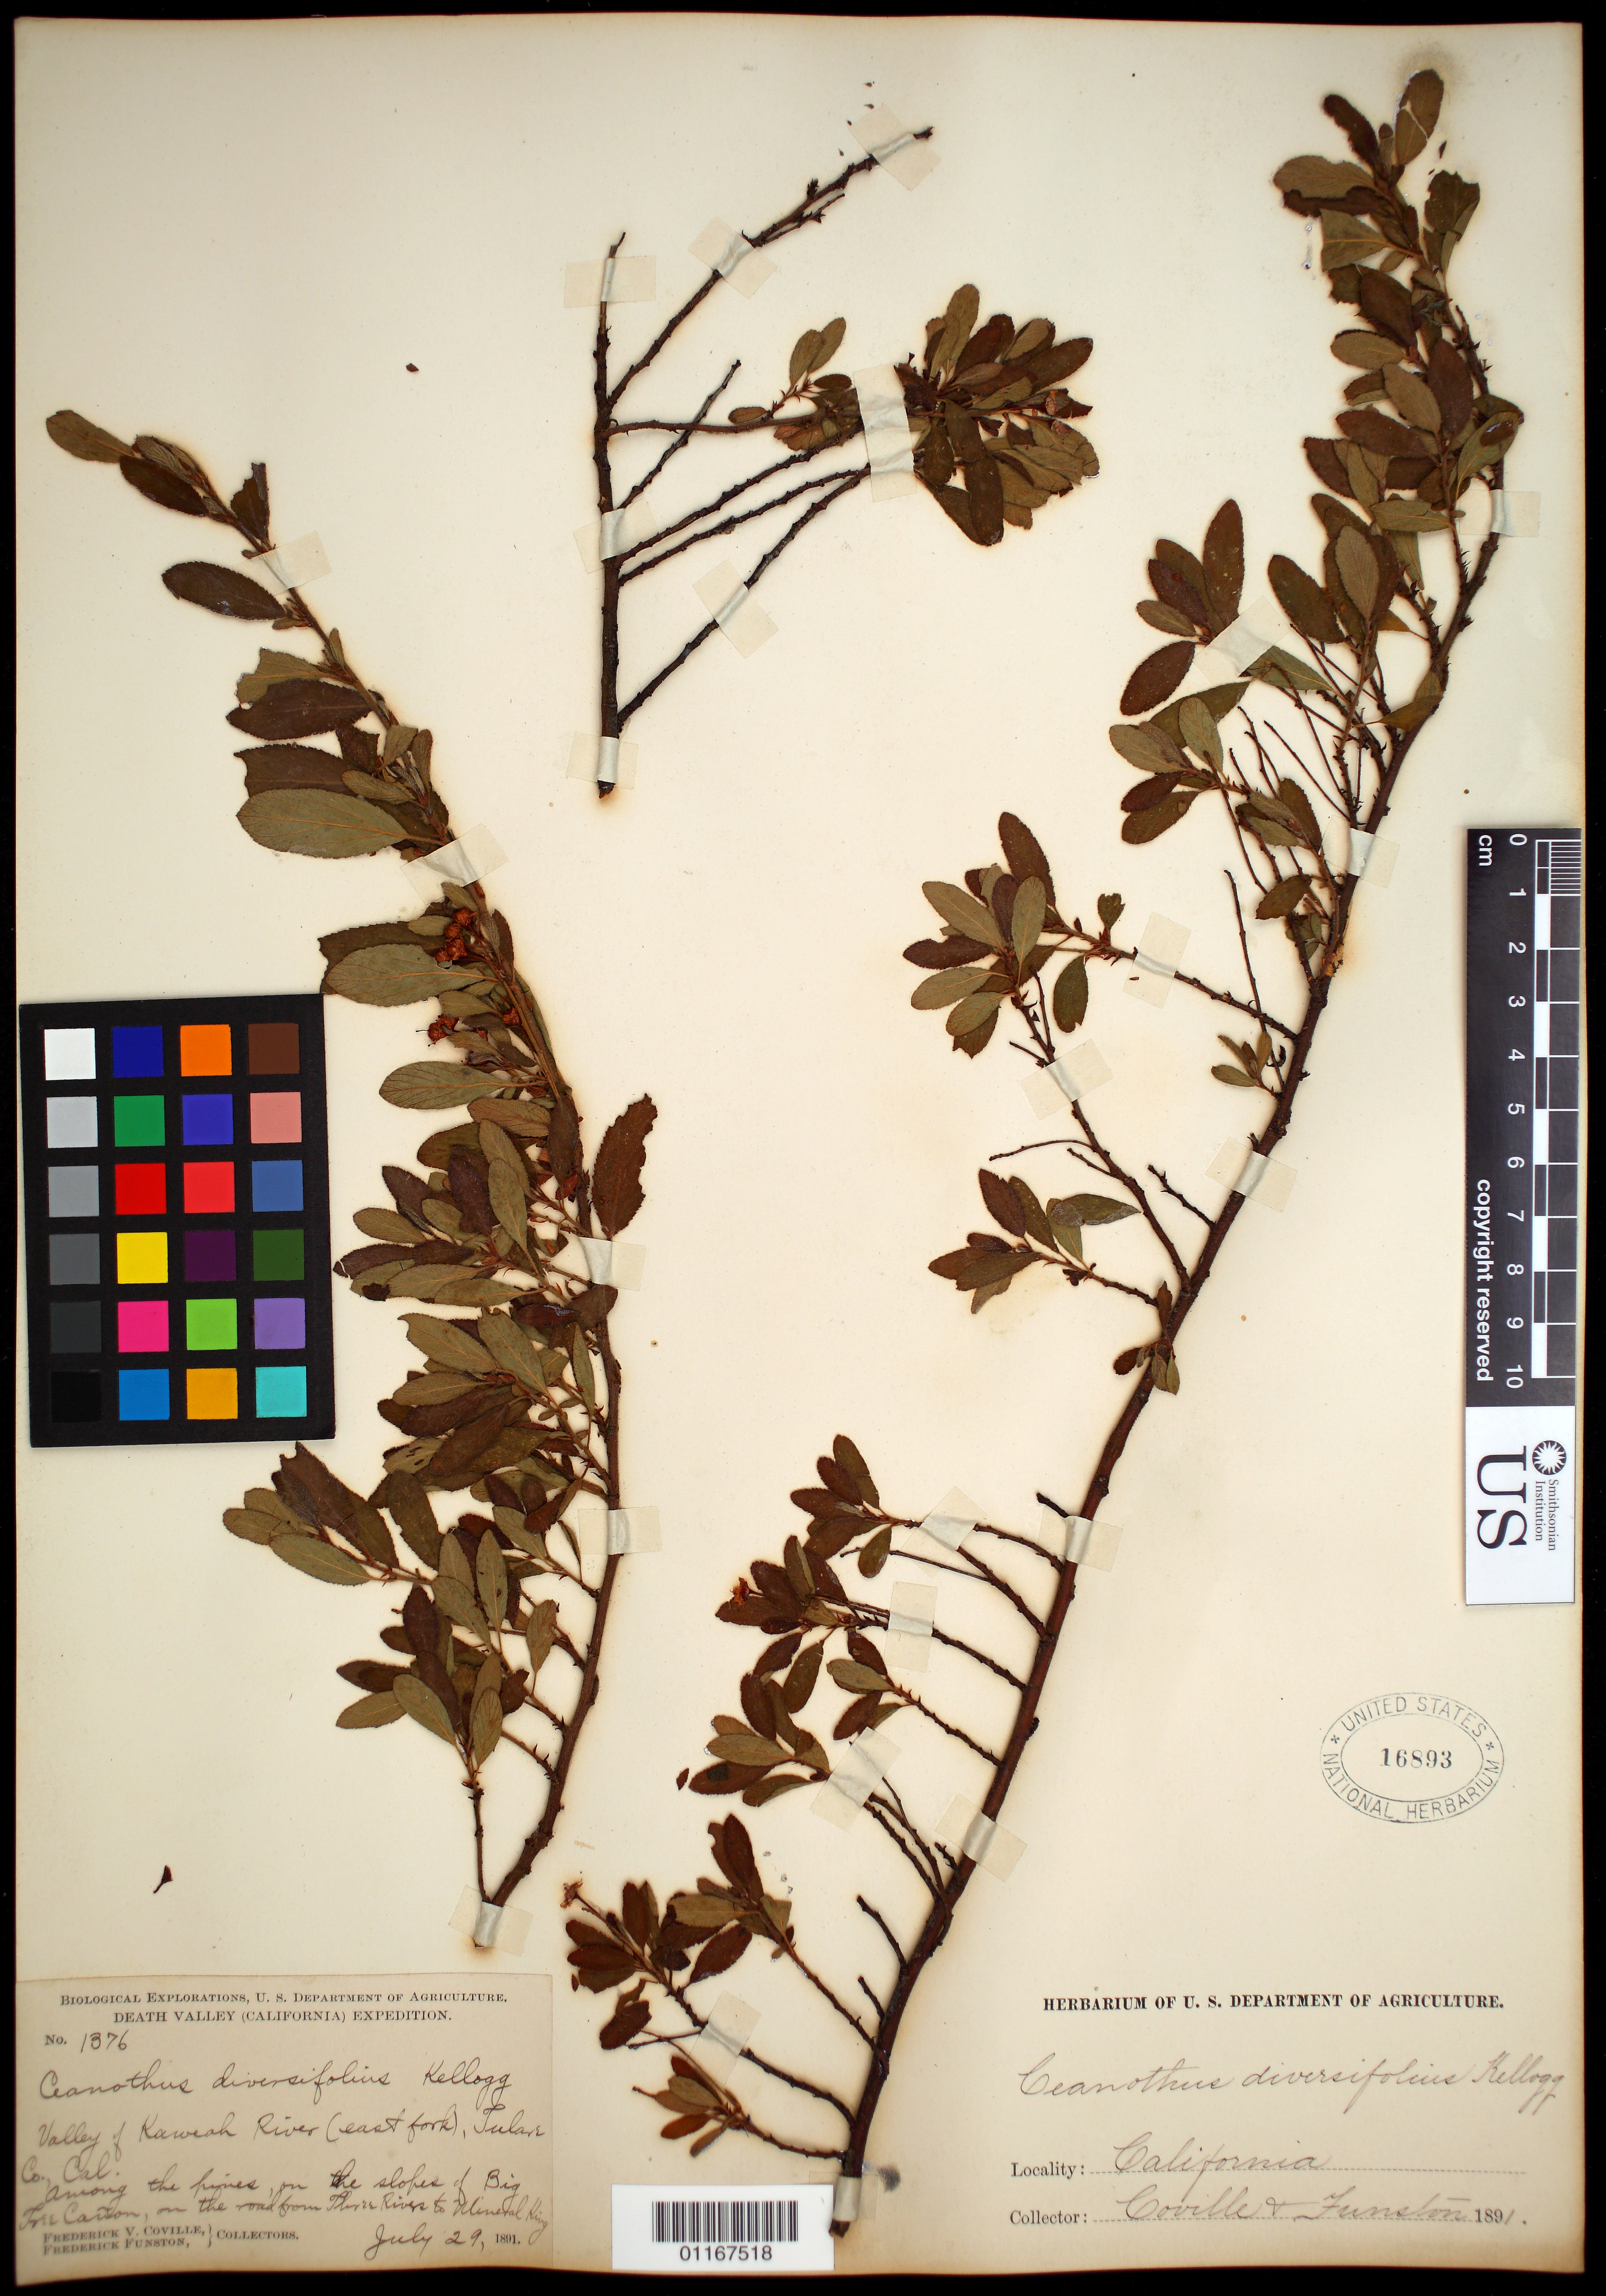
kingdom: Plantae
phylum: Tracheophyta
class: Magnoliopsida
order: Rosales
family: Rhamnaceae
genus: Ceanothus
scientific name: Ceanothus diversifolius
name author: Kellogg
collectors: F. V. Coville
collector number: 1376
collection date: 1891-07-29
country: United States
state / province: California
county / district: Tulare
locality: Valley of Kaweah River (east fork). Big Tree Canyon, on the road from Three Rivers to Mineral King.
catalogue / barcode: US 16893